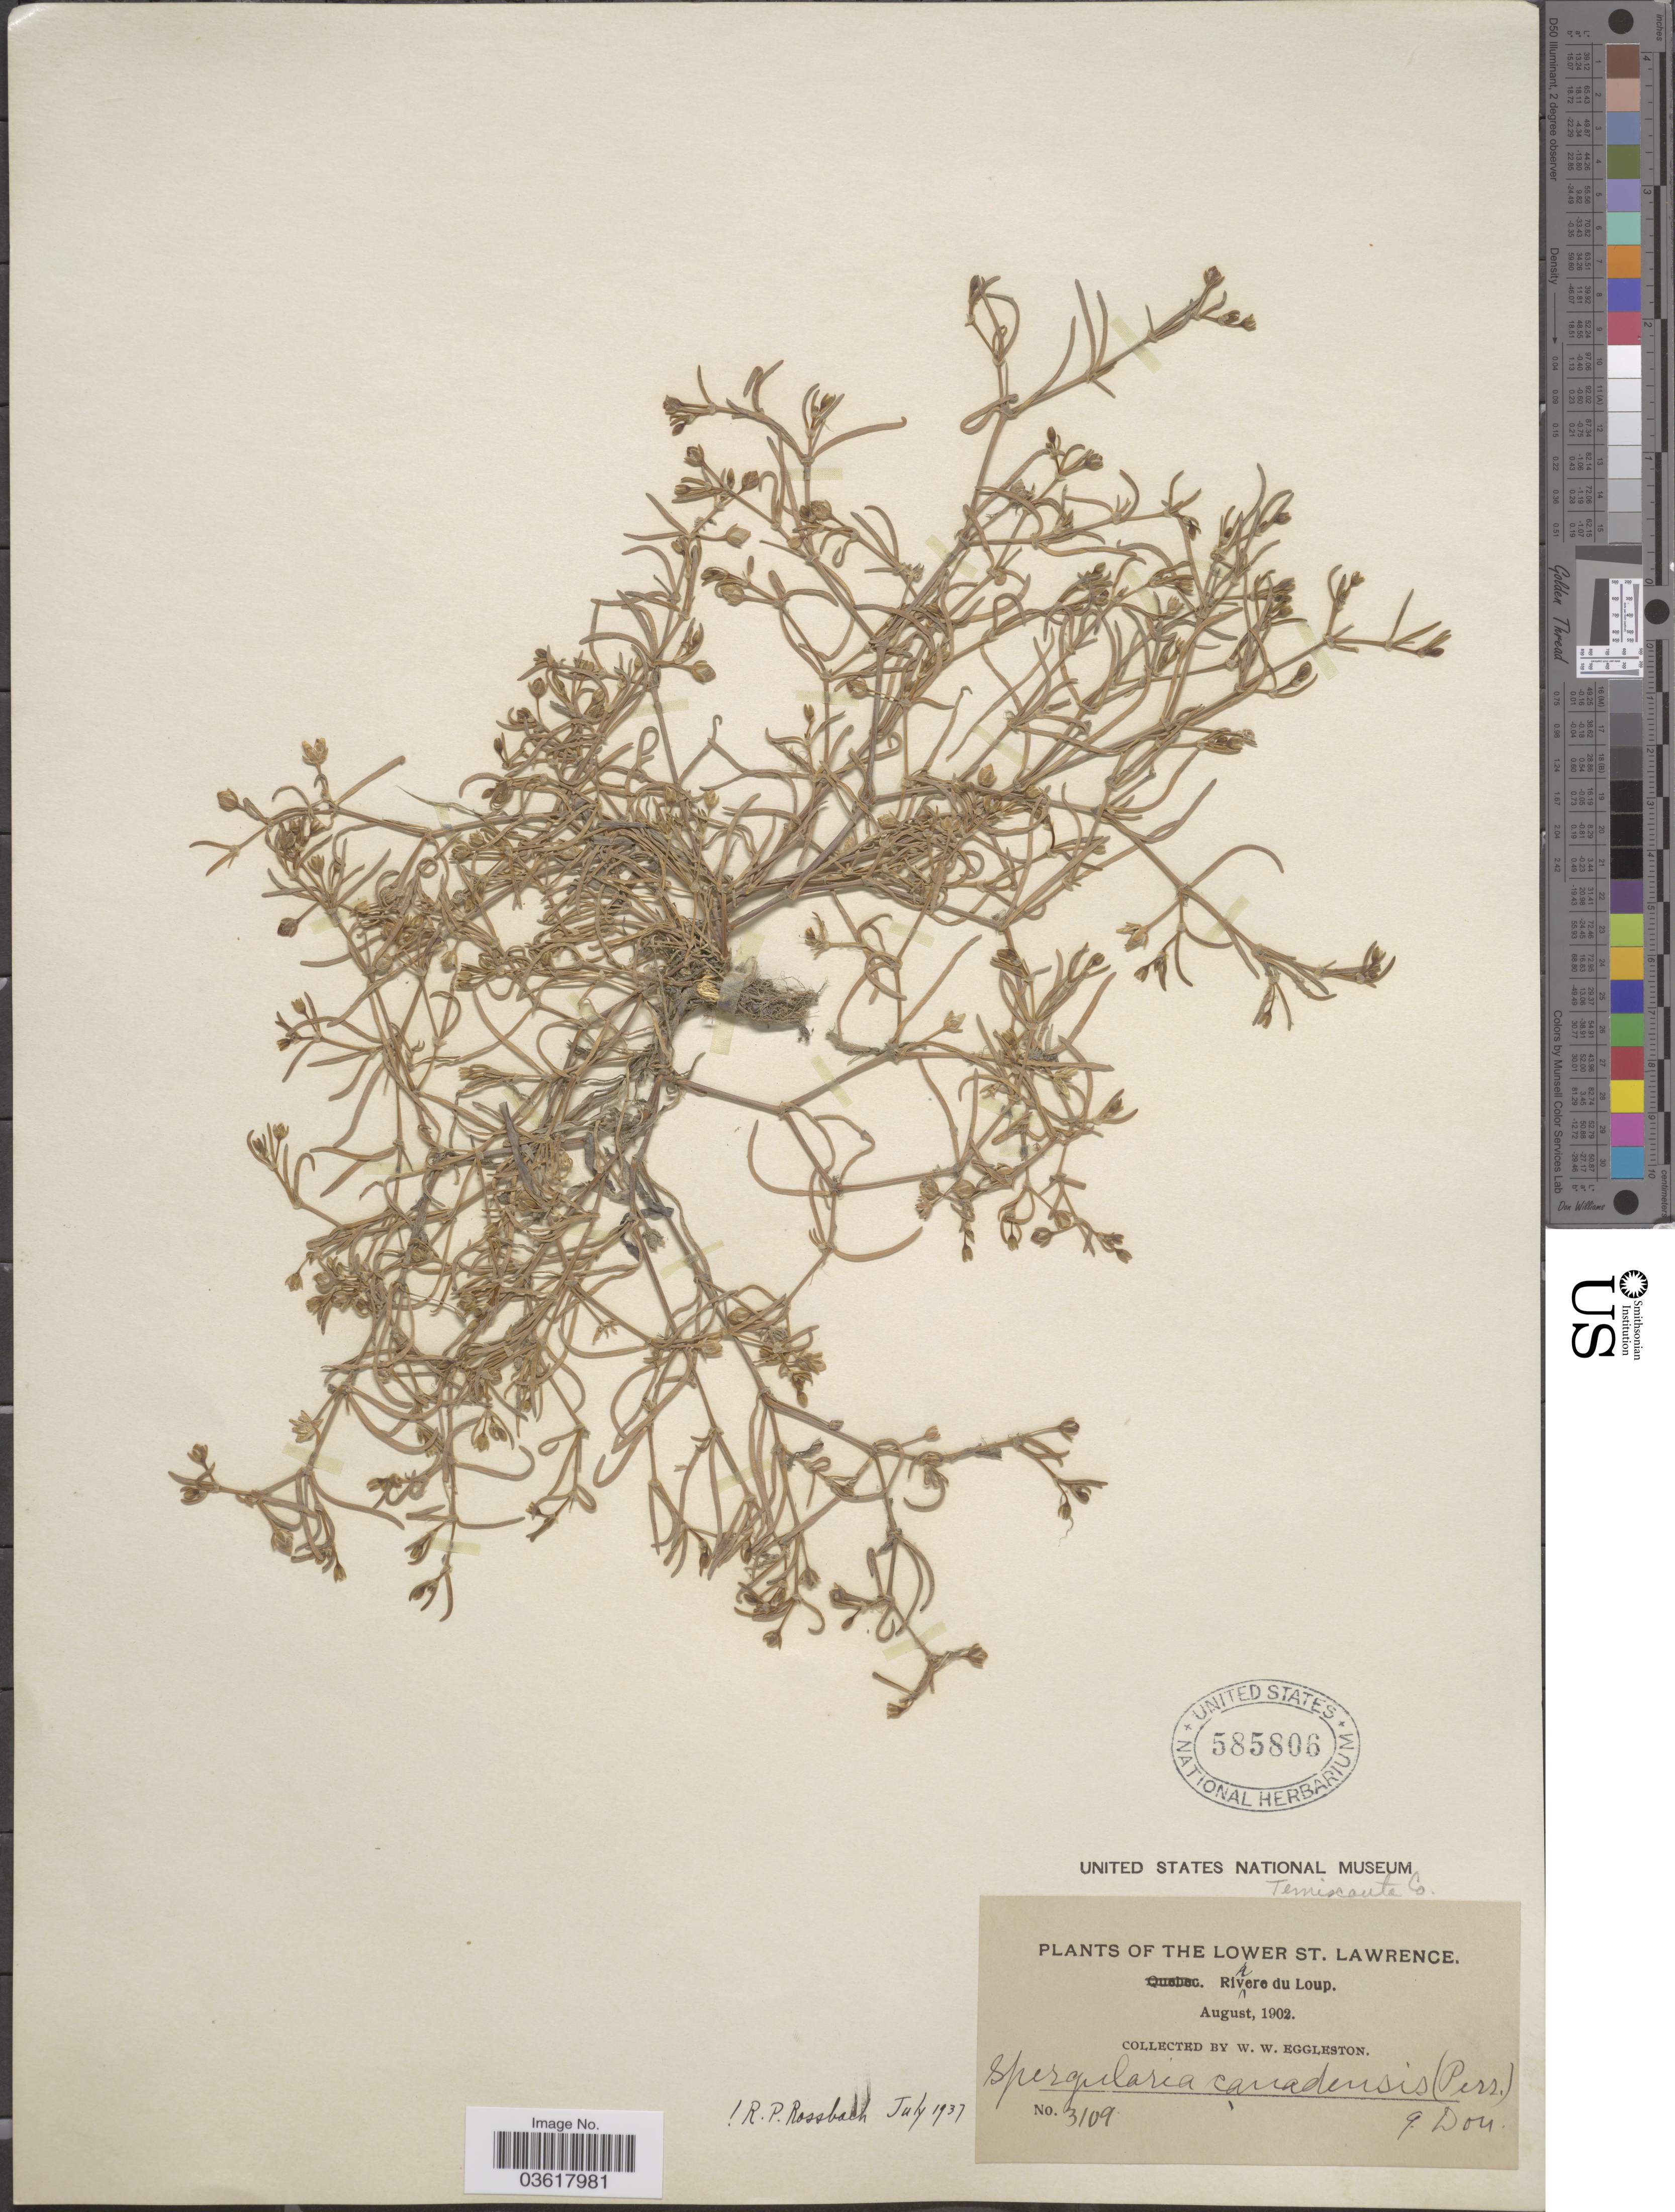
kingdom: Plantae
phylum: Tracheophyta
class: Magnoliopsida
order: Caryophyllales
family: Caryophyllaceae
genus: Spergularia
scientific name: Spergularia canadensis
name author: (Pers.) G. Don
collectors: W. W. Eggleston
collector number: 3109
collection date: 1902-08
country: Canada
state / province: Quebec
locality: Temiscouta Co. The Lower St. Lawrence. Riviere du Loup.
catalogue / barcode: US 585806